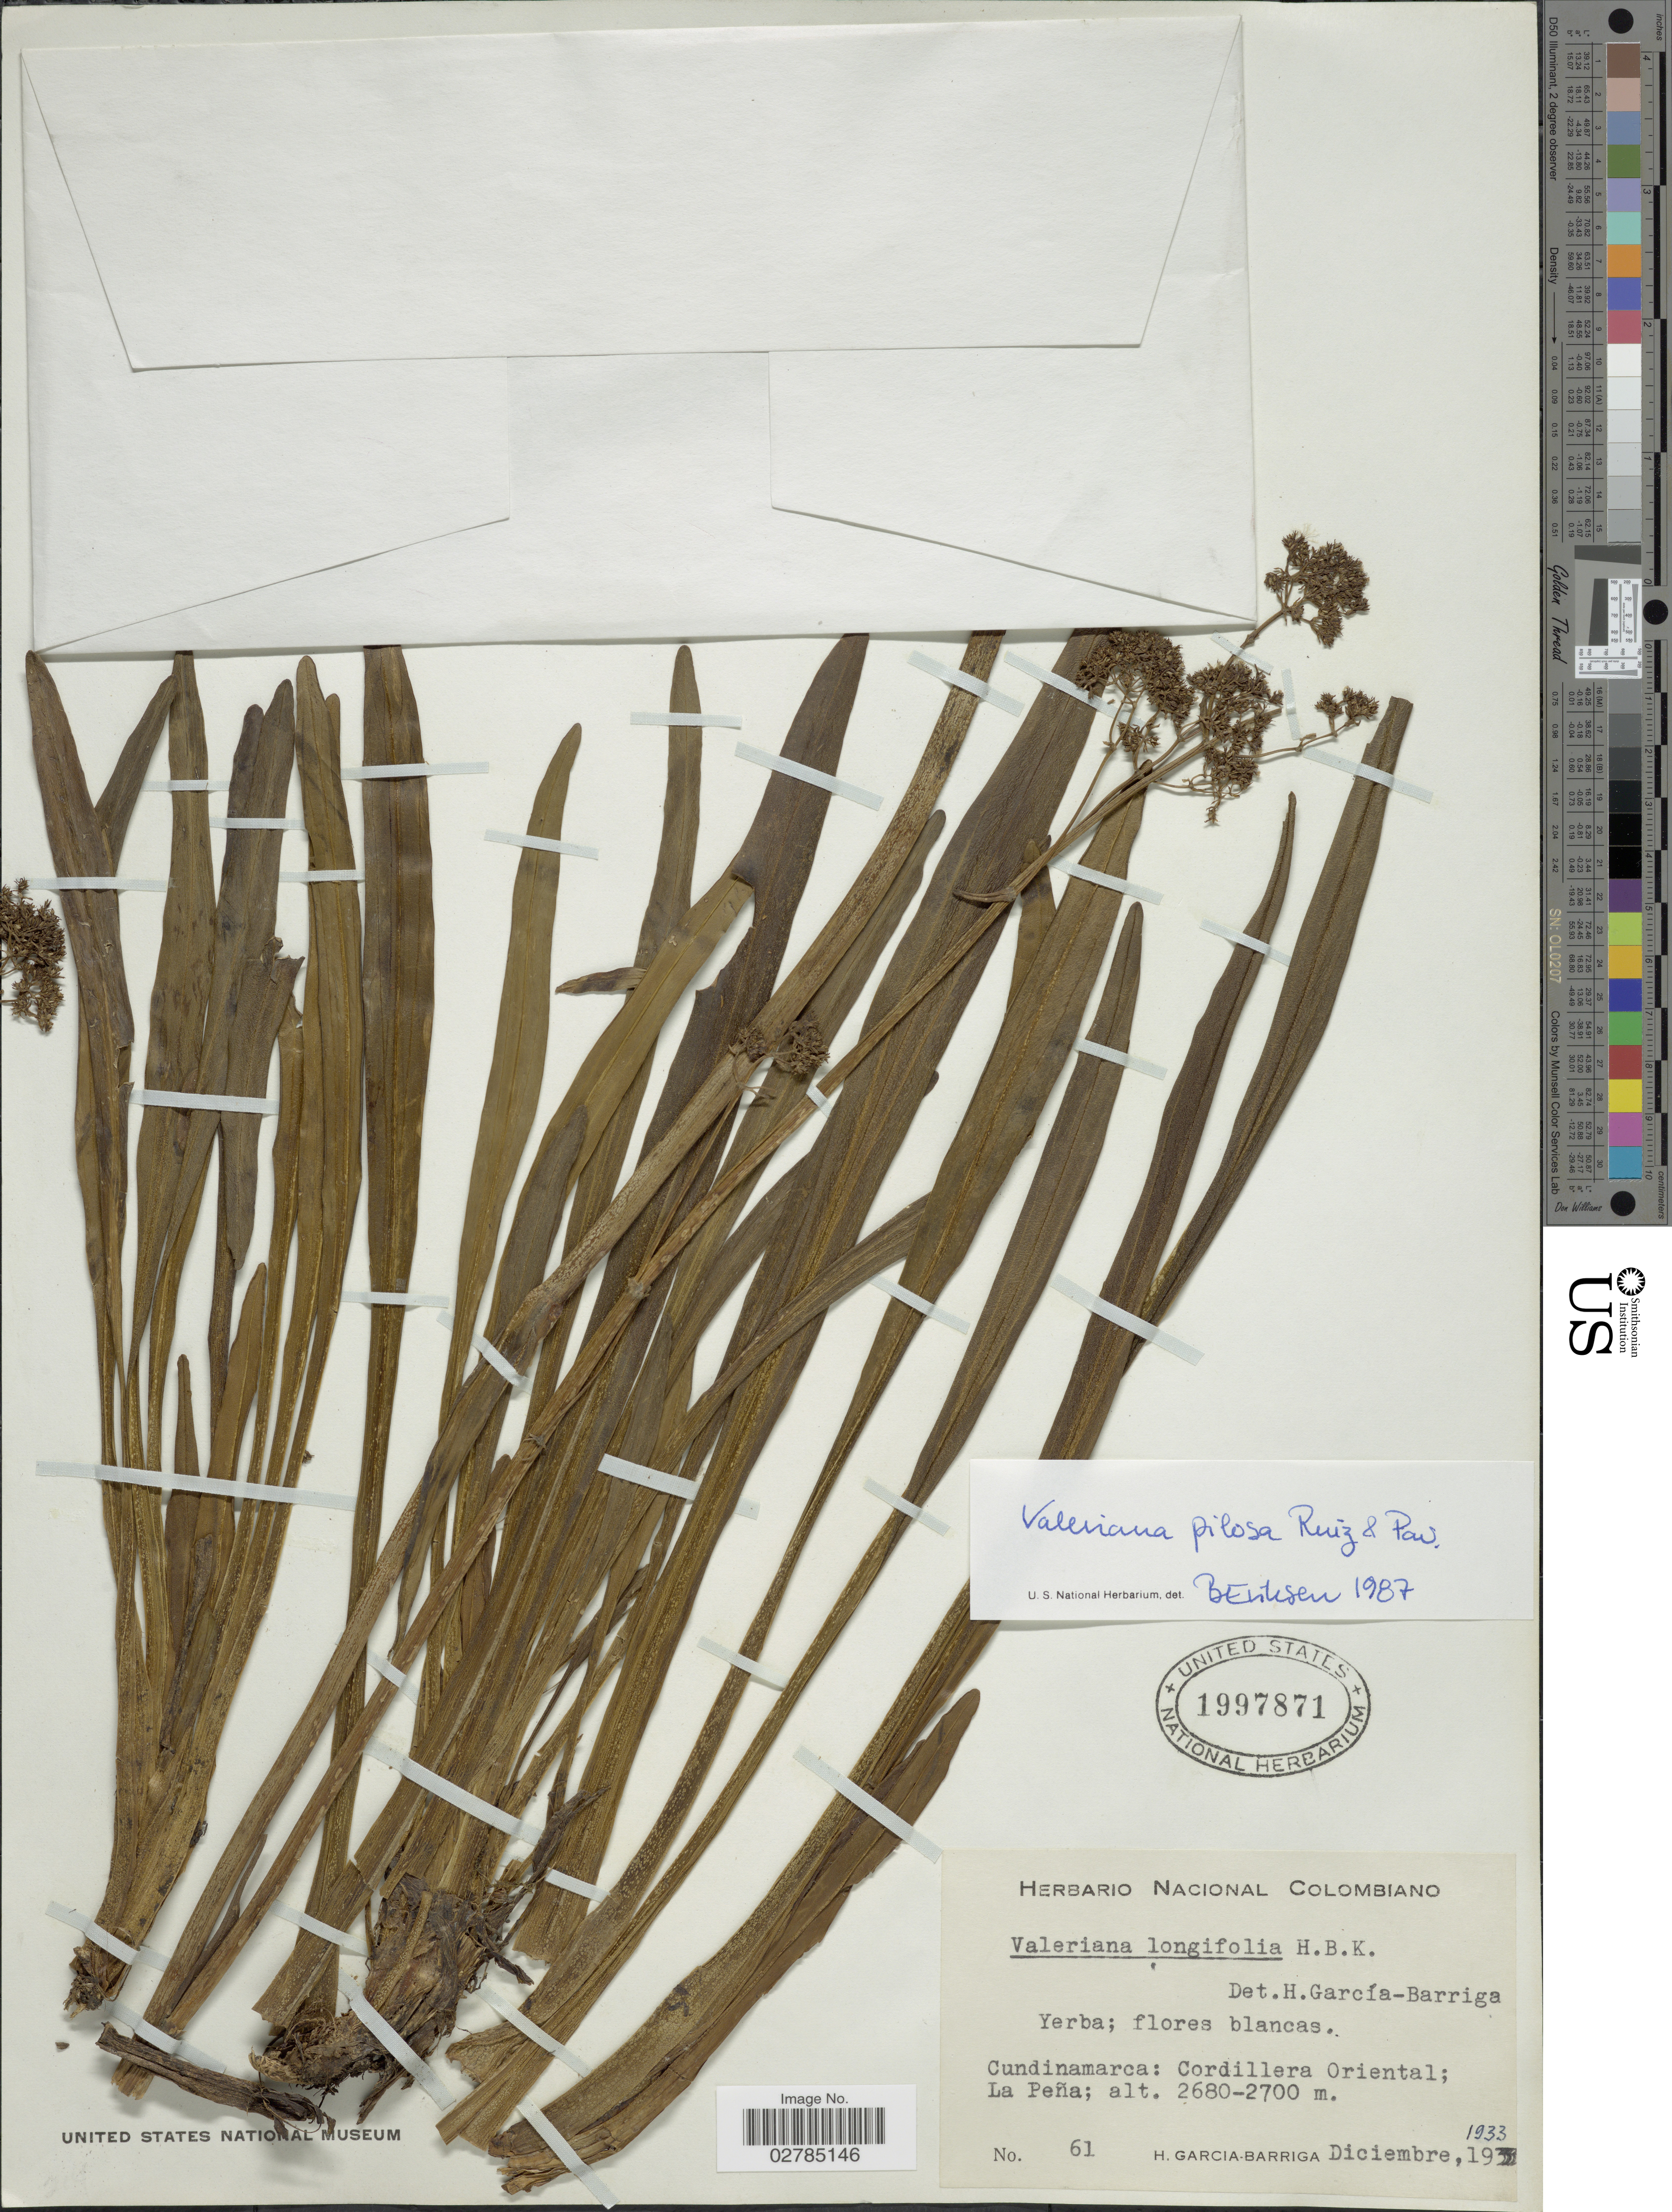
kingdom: Plantae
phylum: Tracheophyta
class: Magnoliopsida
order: Dipsacales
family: Caprifoliaceae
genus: Valeriana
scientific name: Valeriana pilosa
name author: Ruiz & Pav.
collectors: H. García Barriga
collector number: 61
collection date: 1933-12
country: Colombia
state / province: Cundinamarca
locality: Cordillera Oriental, La Peña.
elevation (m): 2680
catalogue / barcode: US 1997871